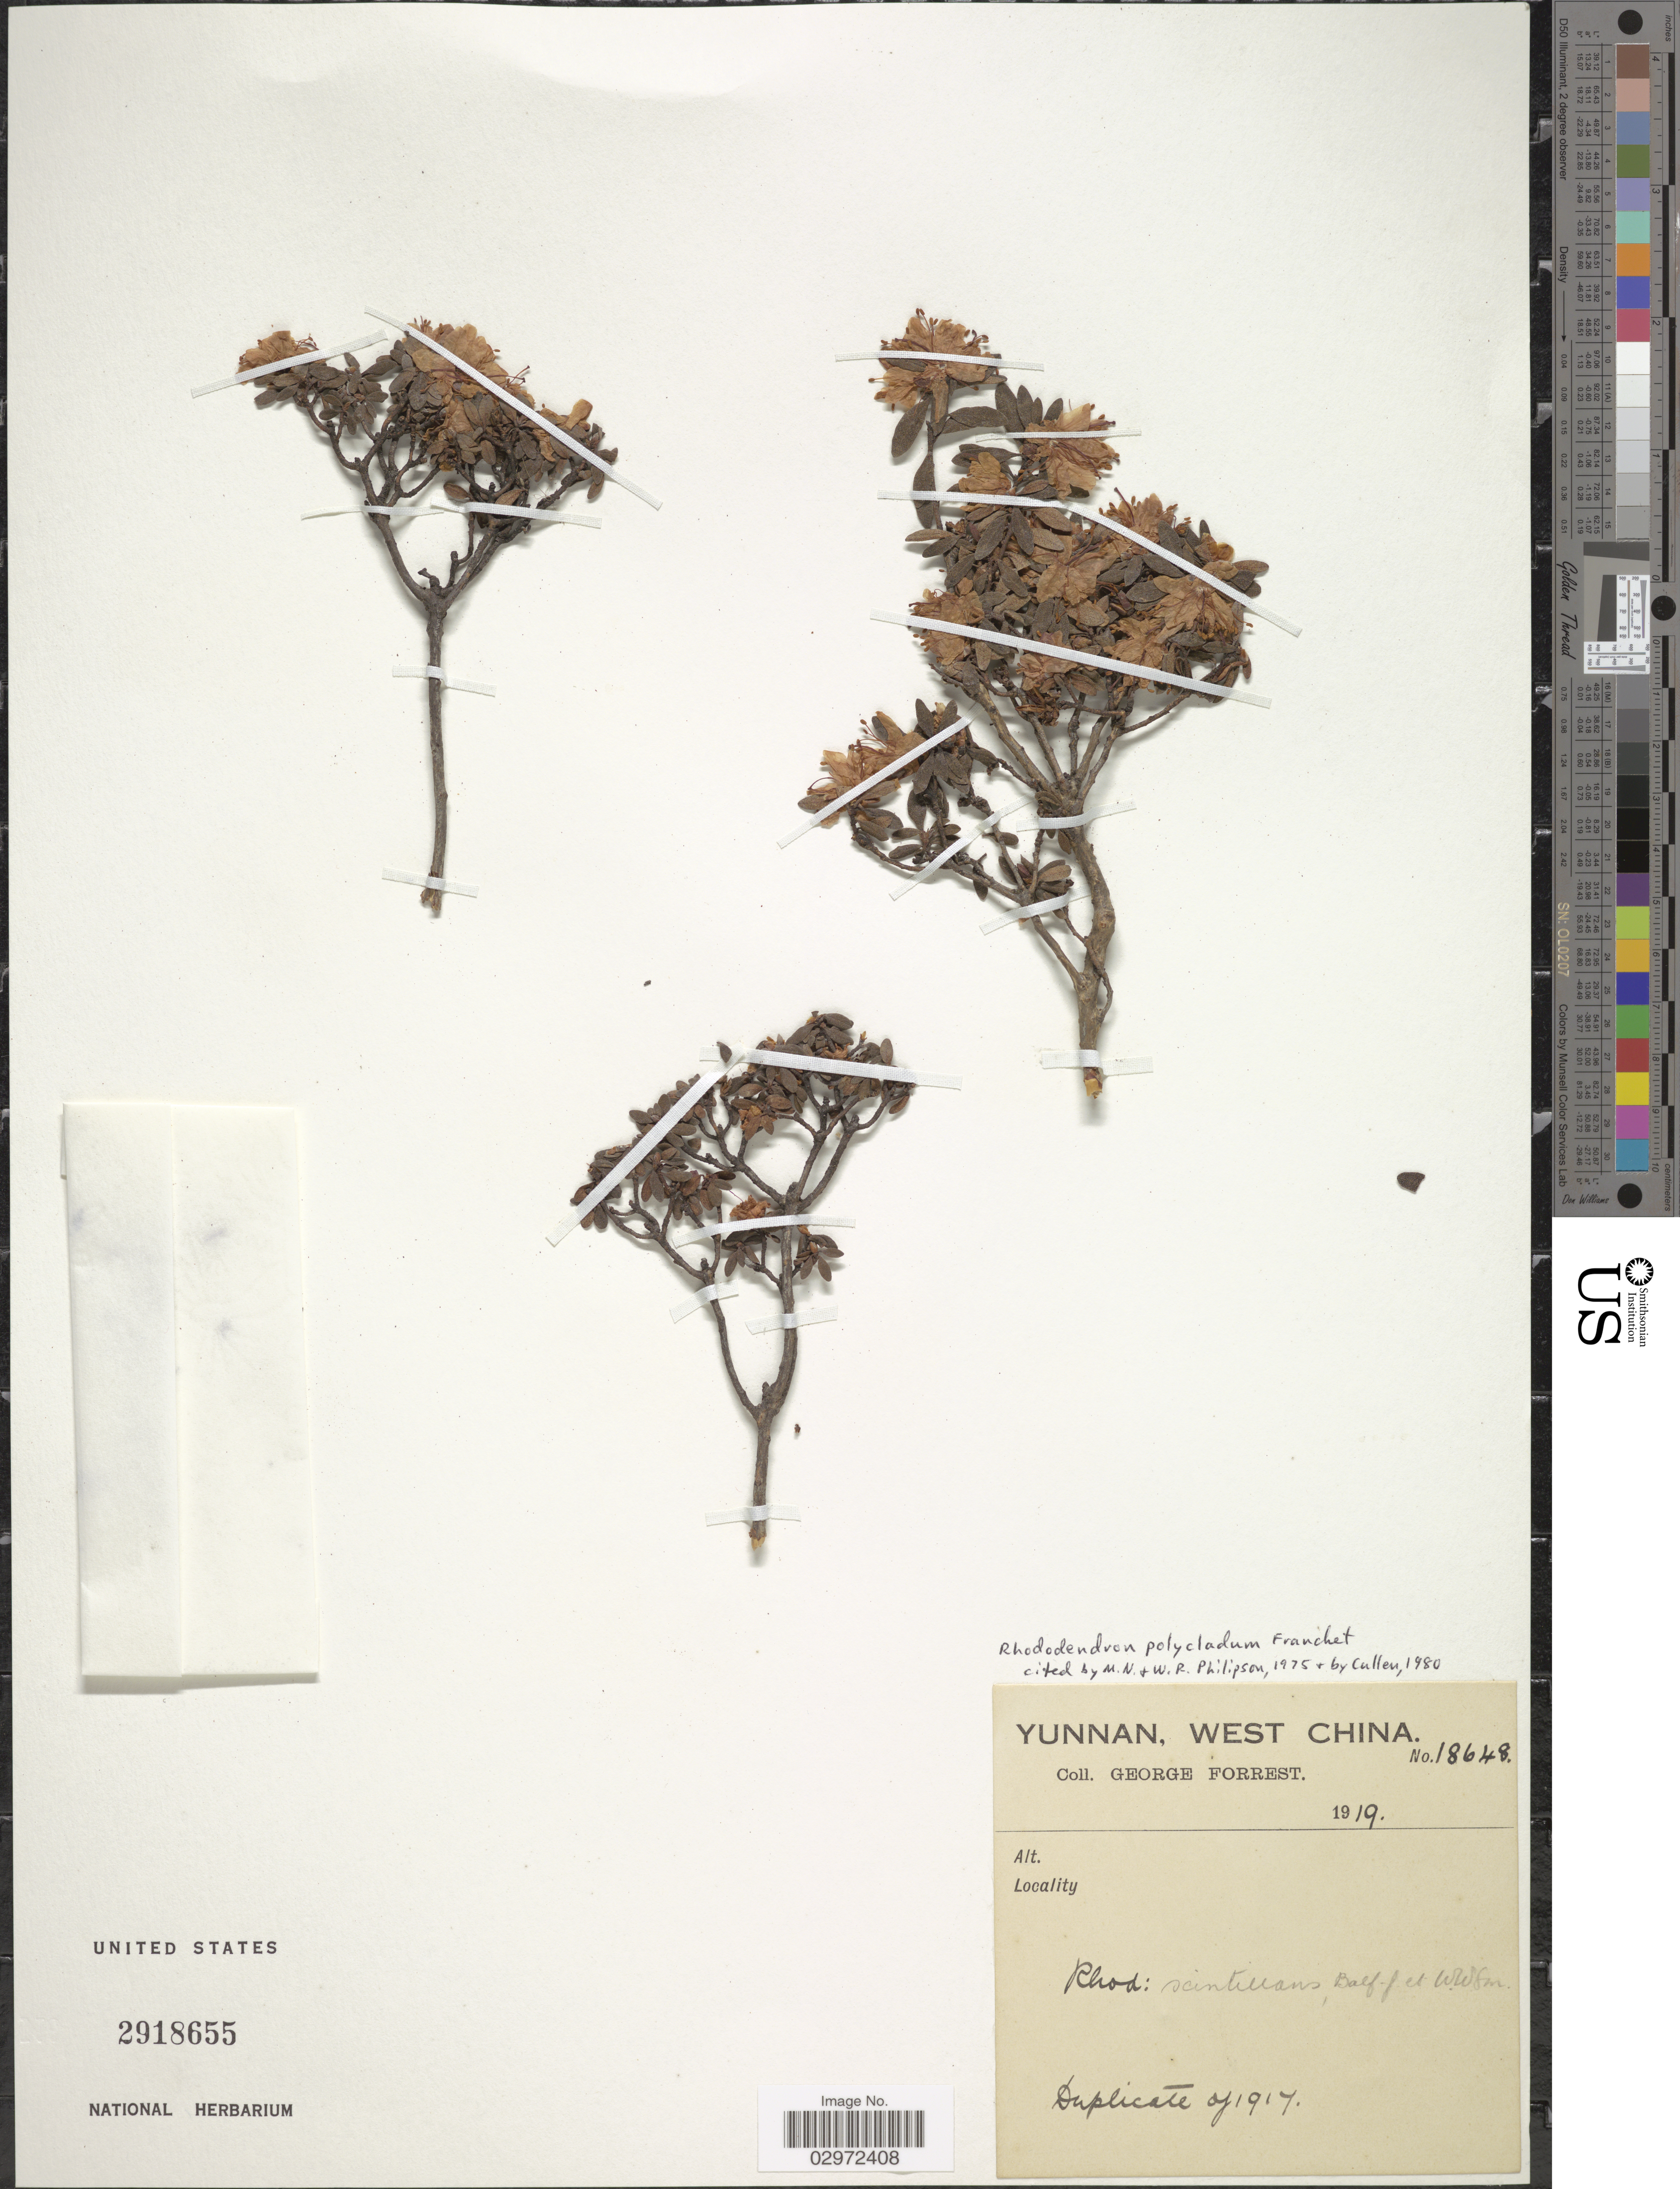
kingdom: Plantae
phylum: Tracheophyta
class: Magnoliopsida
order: Ericales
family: Ericaceae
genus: Rhododendron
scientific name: Rhododendron polycladum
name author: Franch.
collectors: G. Forrest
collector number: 18648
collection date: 1919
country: China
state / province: Yunnan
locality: West China.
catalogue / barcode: US 2918655